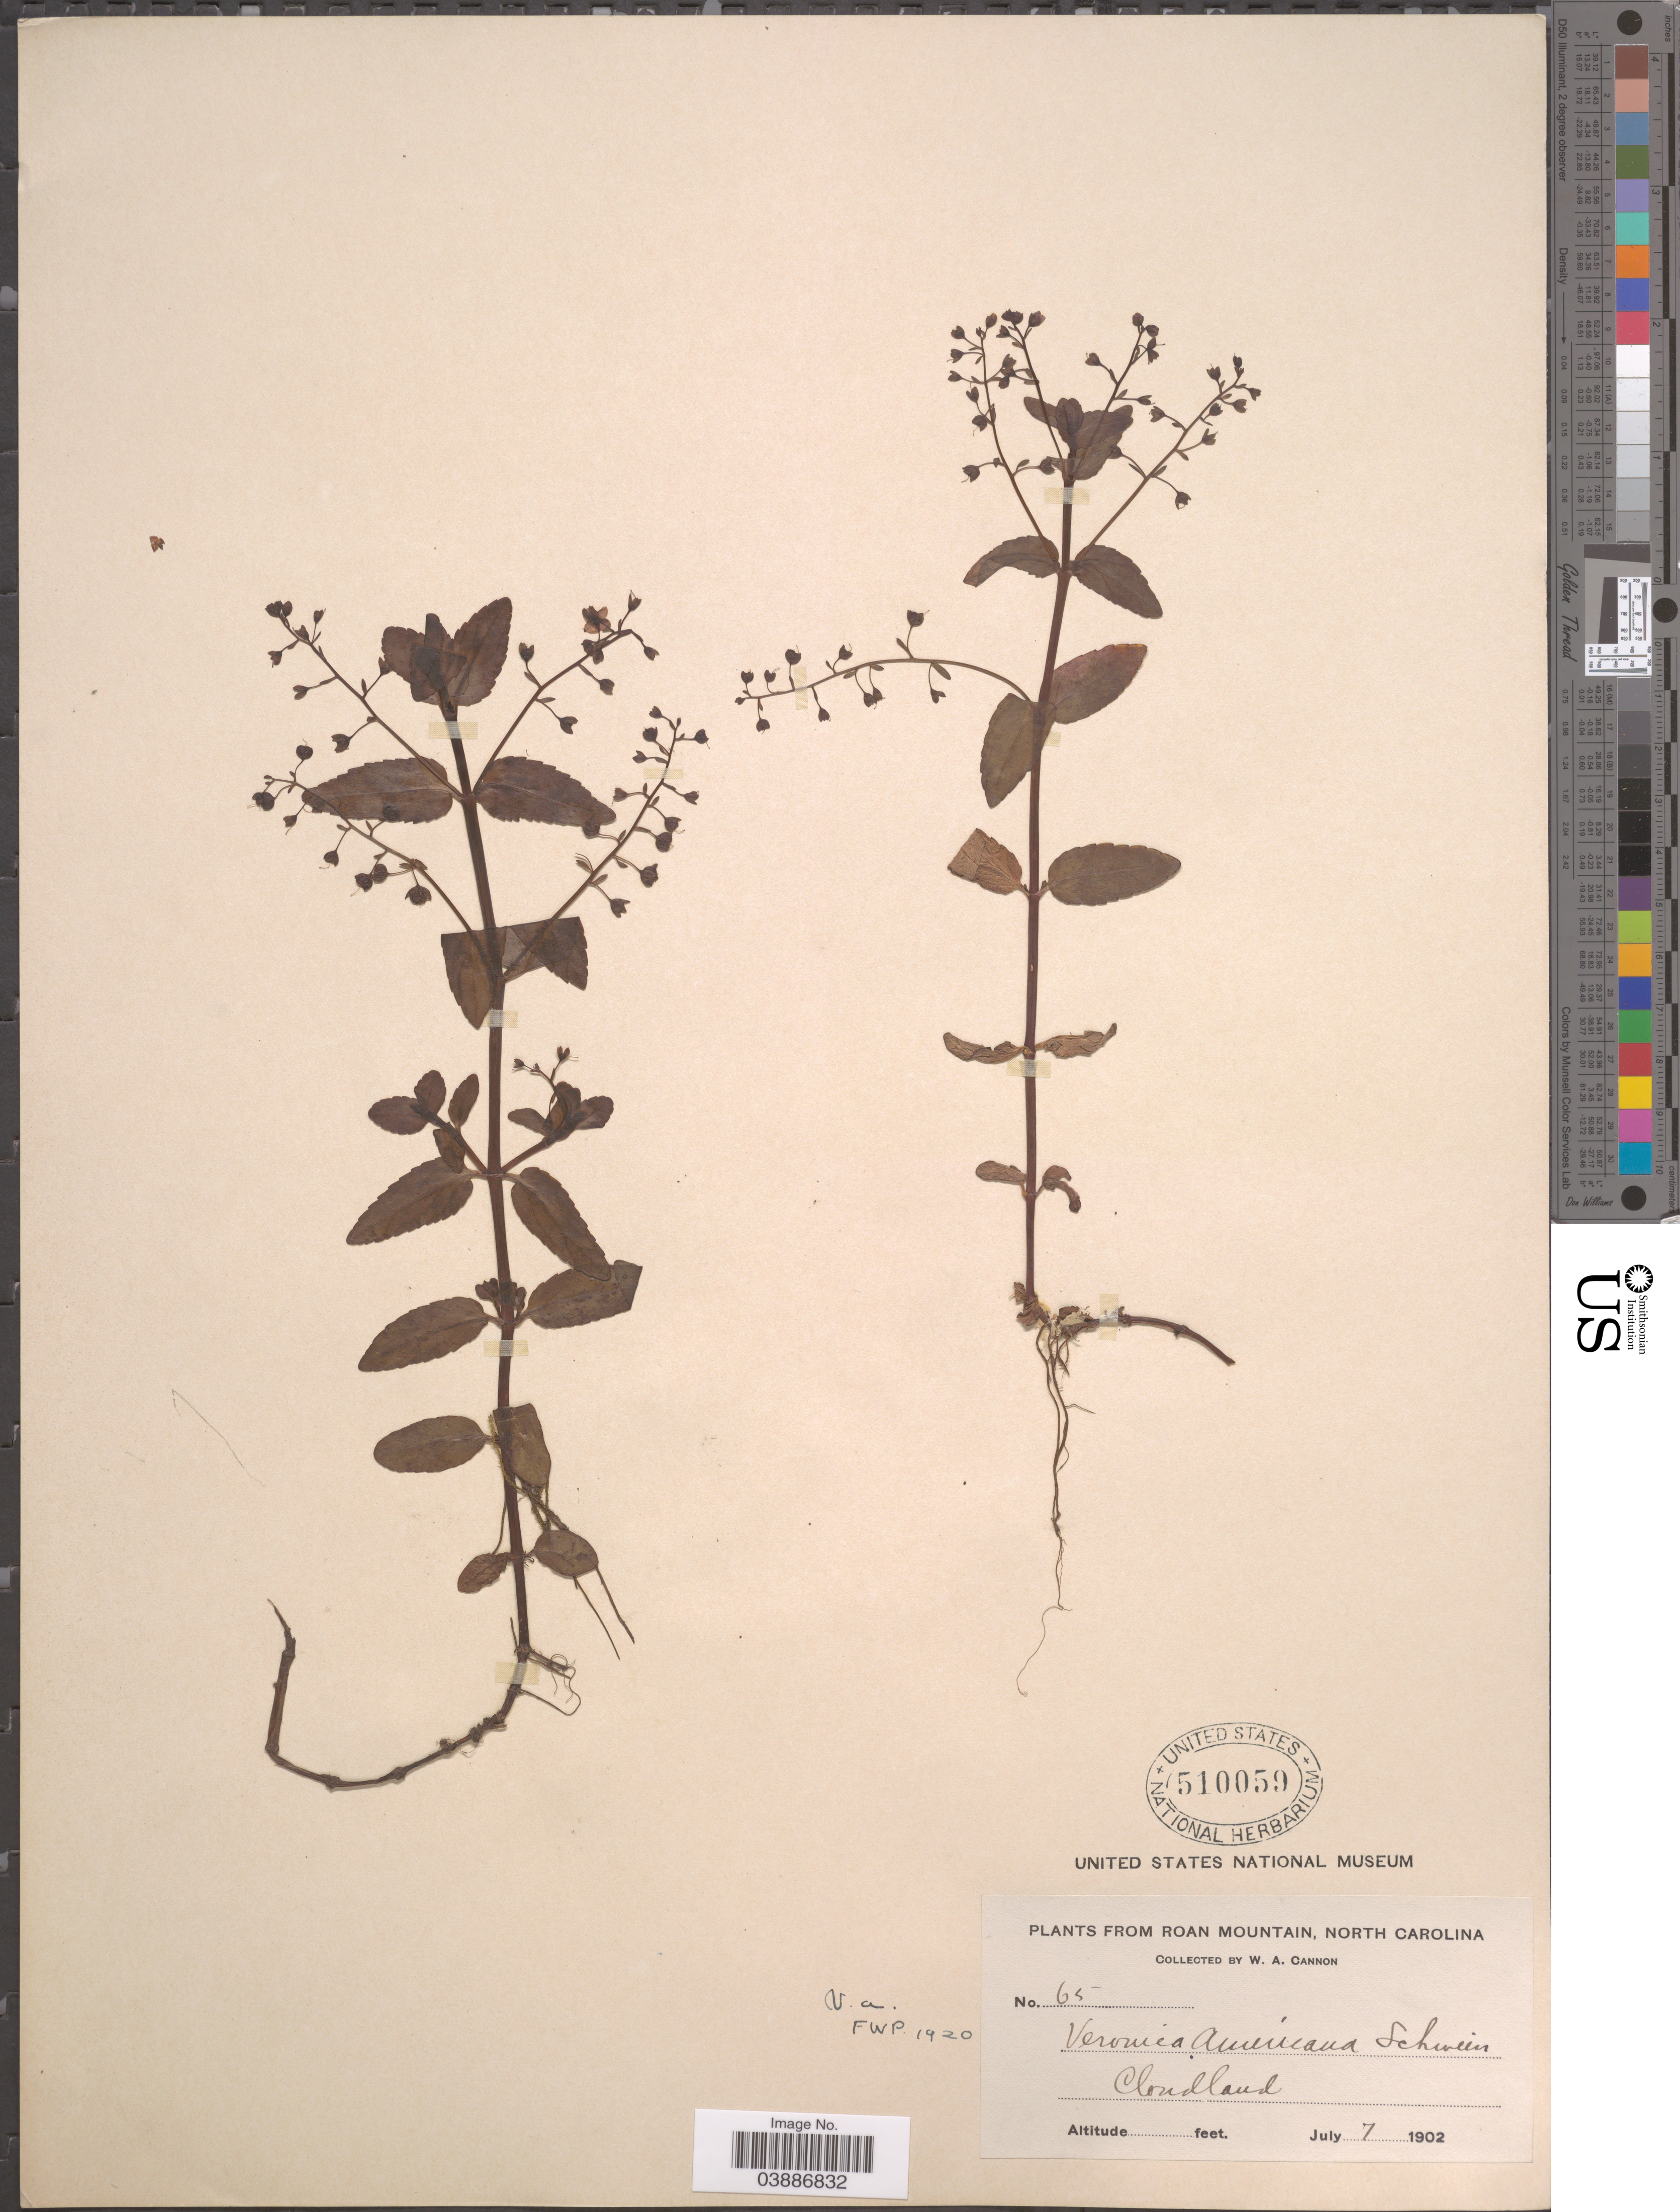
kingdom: Plantae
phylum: Tracheophyta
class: Magnoliopsida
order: Lamiales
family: Plantaginaceae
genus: Veronica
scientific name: Veronica americana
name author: Schwein. ex Benth.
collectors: W. Cannon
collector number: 65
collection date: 1902-07-07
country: United States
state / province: North Carolina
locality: Roan Mountain. Cloudland.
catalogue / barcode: US 510059